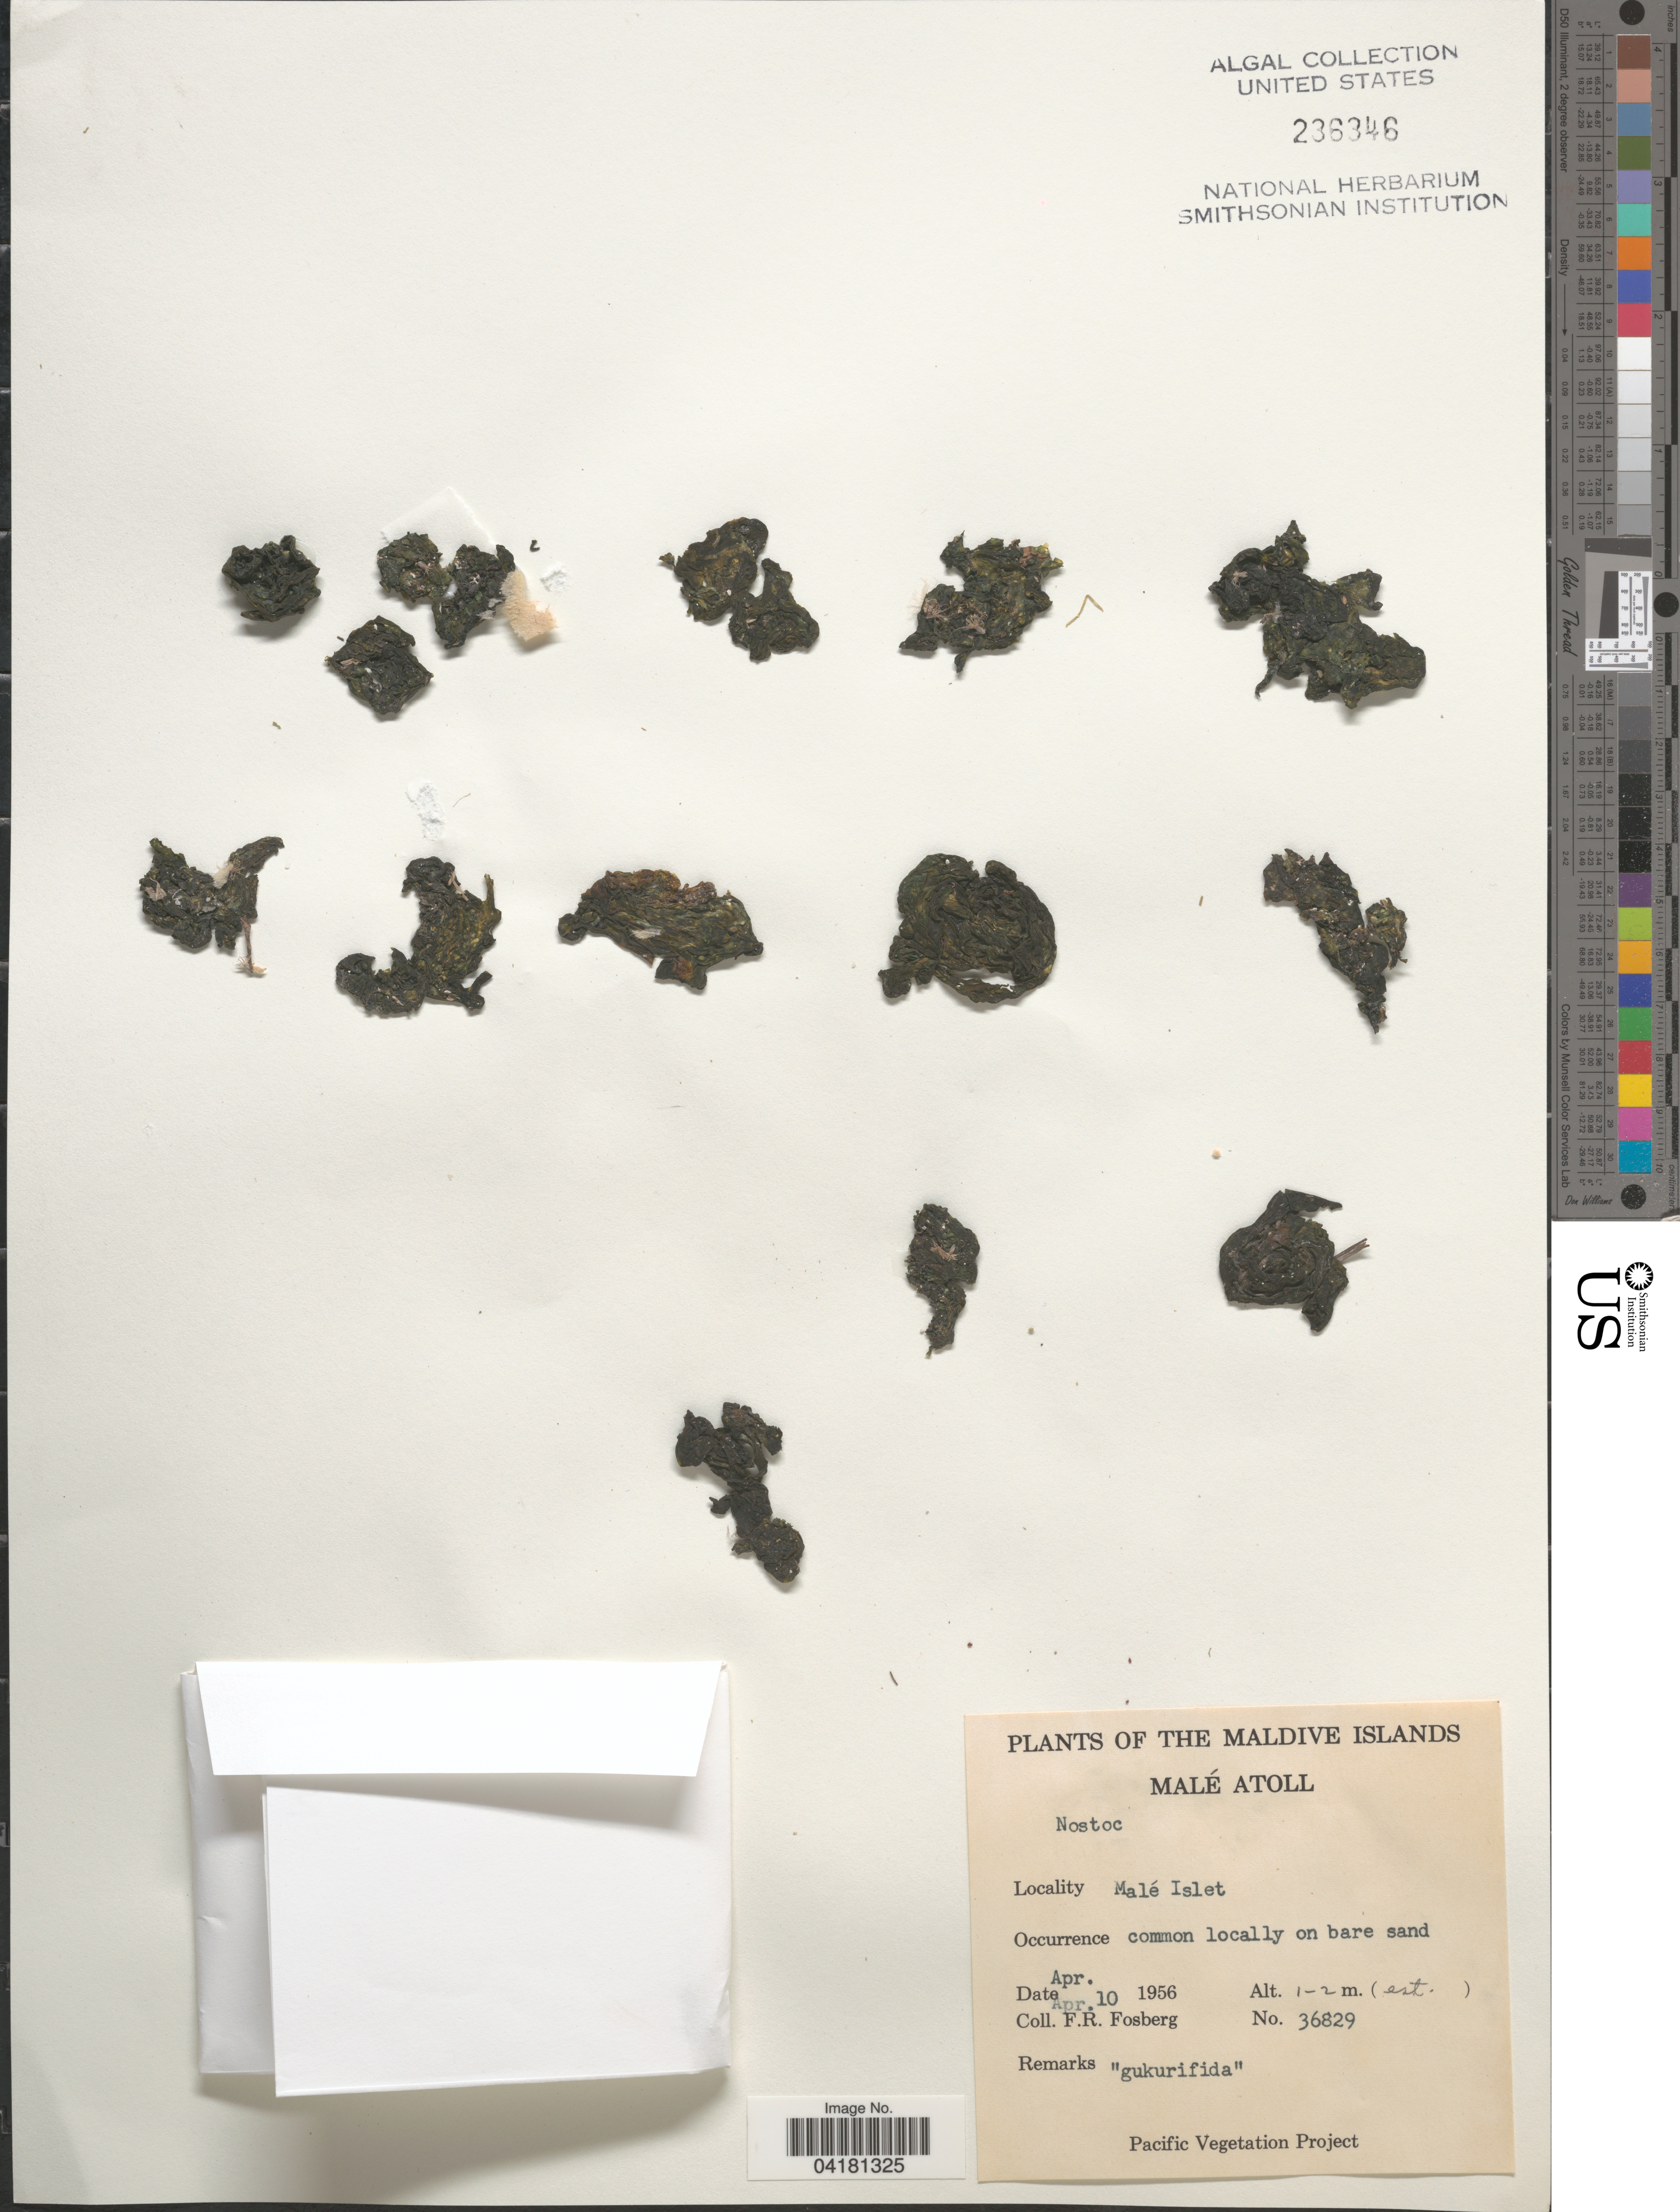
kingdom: Bacteria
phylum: Cyanobacteria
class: Cyanobacteriia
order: Cyanobacteriales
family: Nostocaceae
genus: Nostoc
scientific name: Nostoc sp.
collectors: F. R. Fosberg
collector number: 36829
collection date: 1956-04-10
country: Maldive Islands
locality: Malé Atoll. Malé Islet.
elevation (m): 1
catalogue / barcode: US 236346